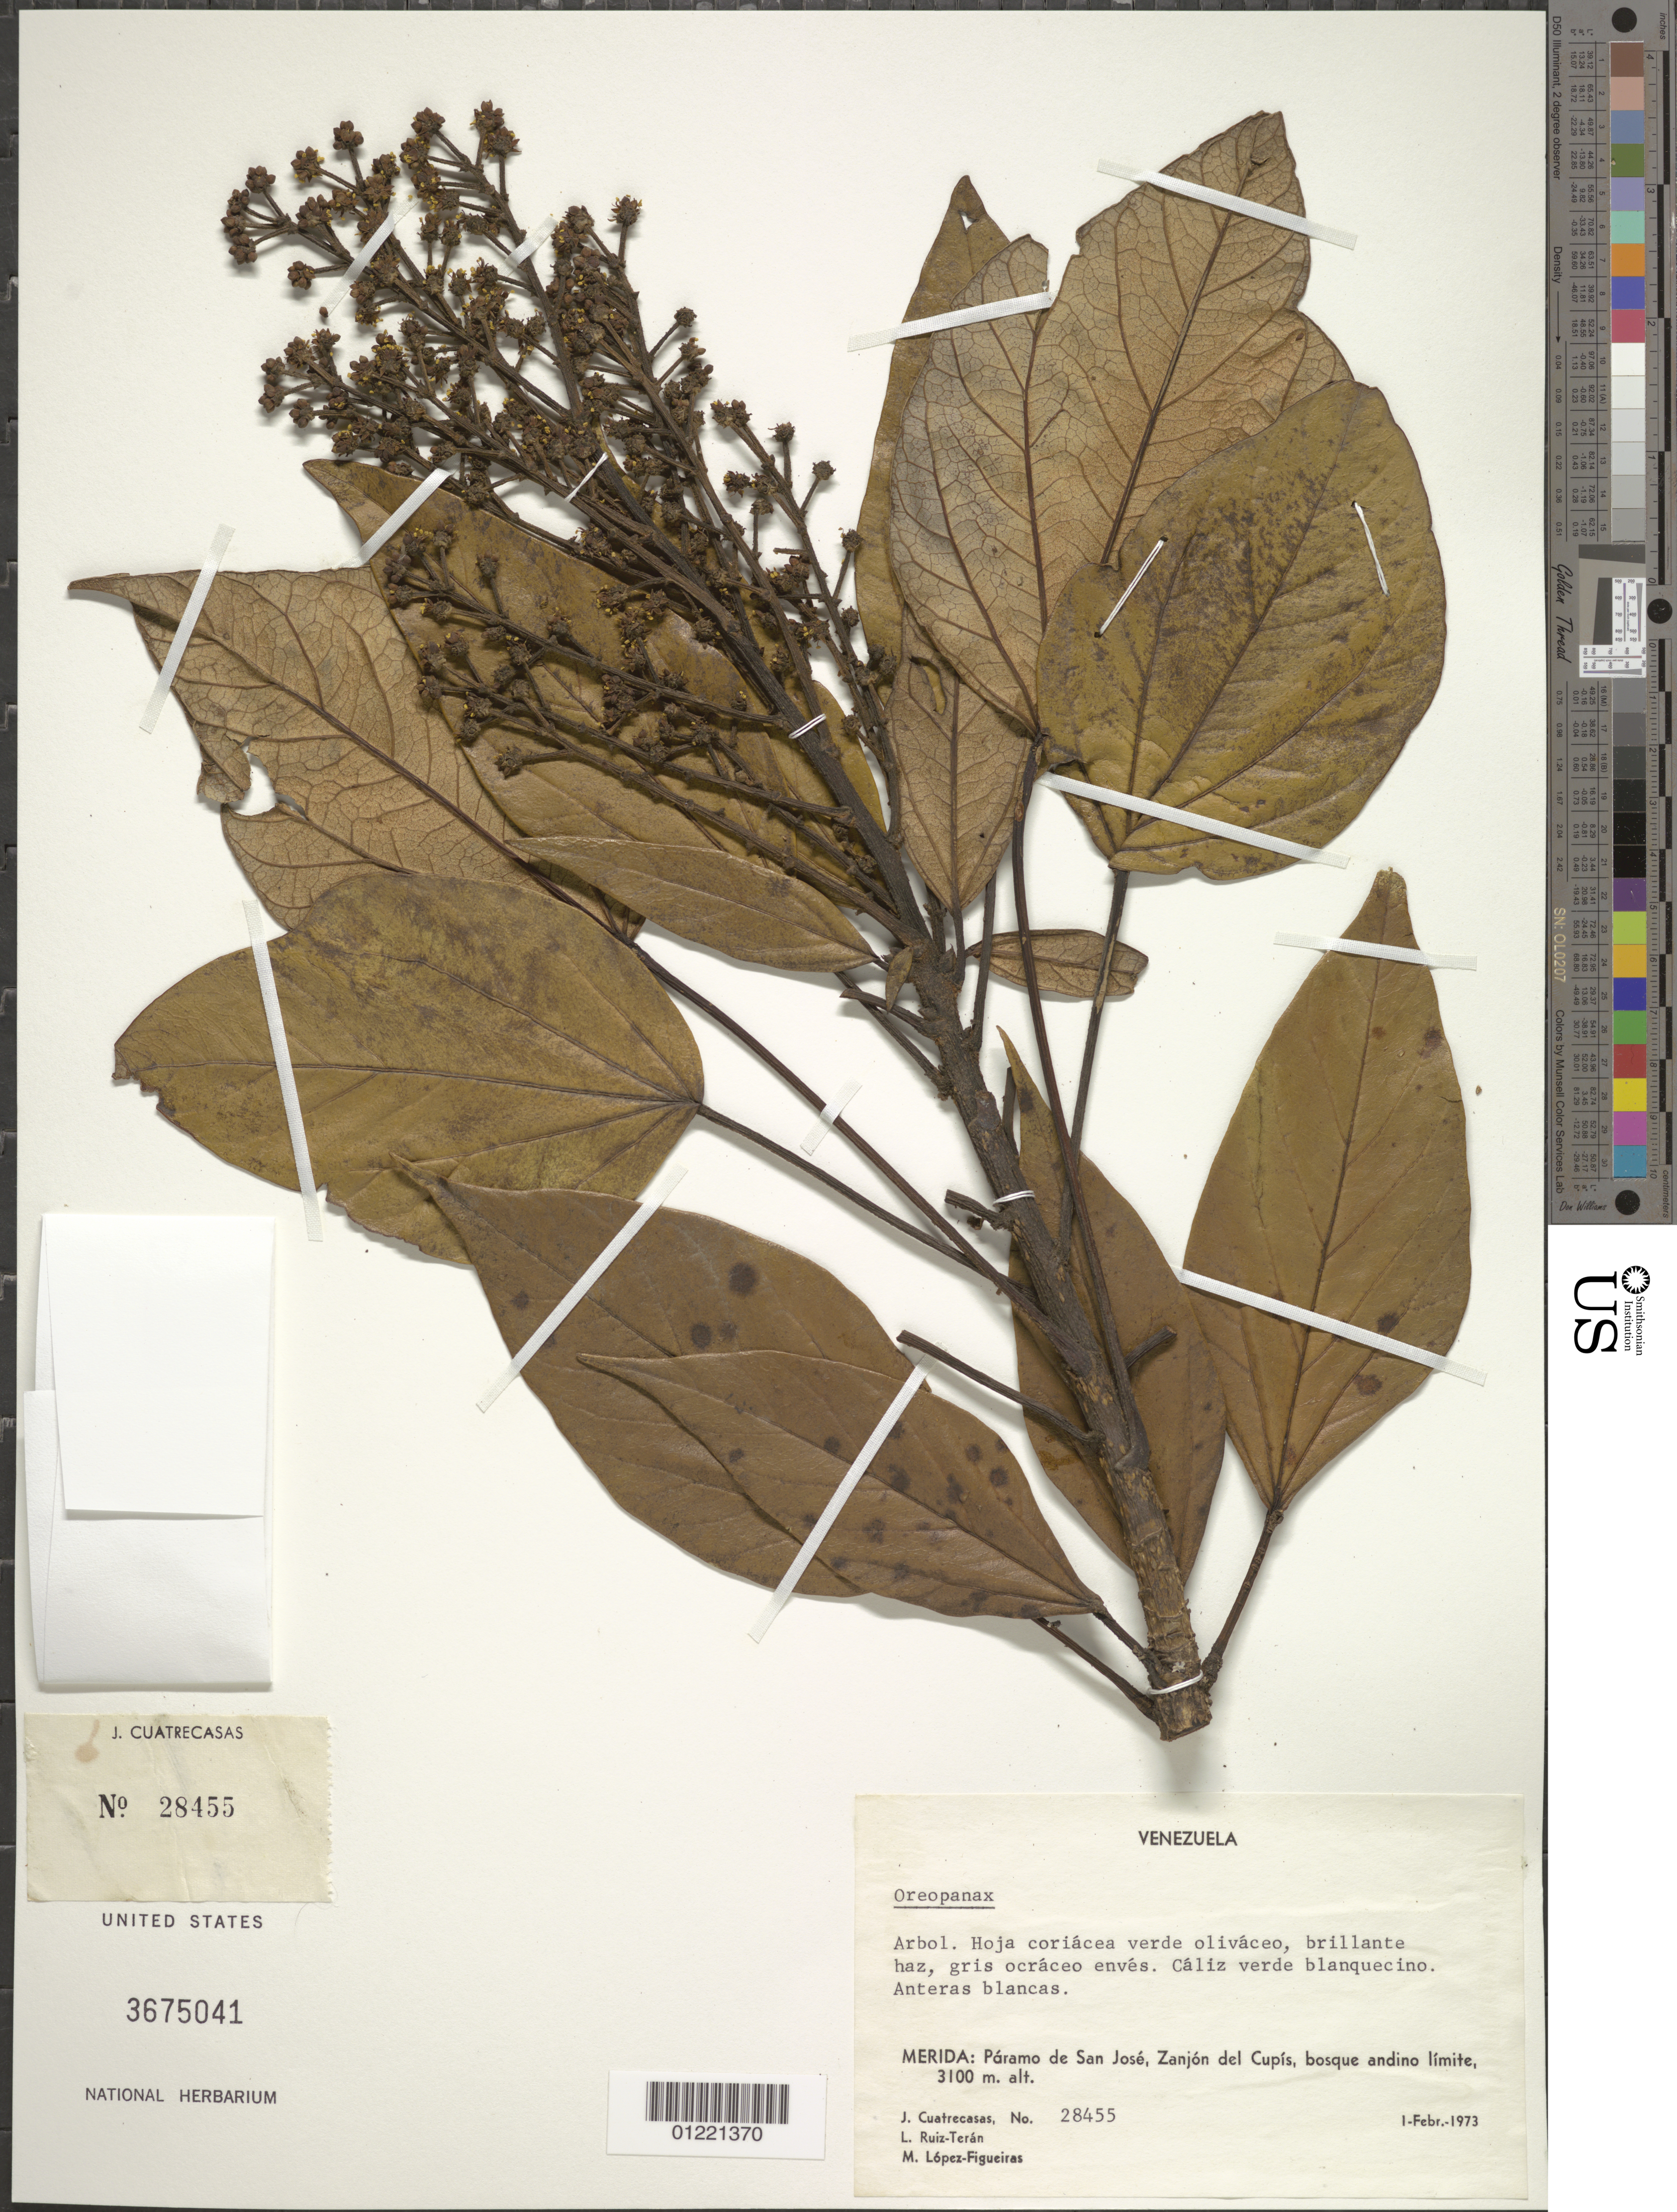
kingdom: Plantae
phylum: Tracheophyta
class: Magnoliopsida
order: Apiales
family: Araliaceae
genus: Oreopanax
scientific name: Oreopanax sp.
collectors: J. Cuatrecasas, L. E. Ruíz-Terán & M. López Figueiras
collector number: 28455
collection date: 1973-02-01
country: Venezuela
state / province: Mérida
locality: Paramo de San Jose, Zanjon del Cupis, bosque andino limite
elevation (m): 3100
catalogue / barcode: US 3675041